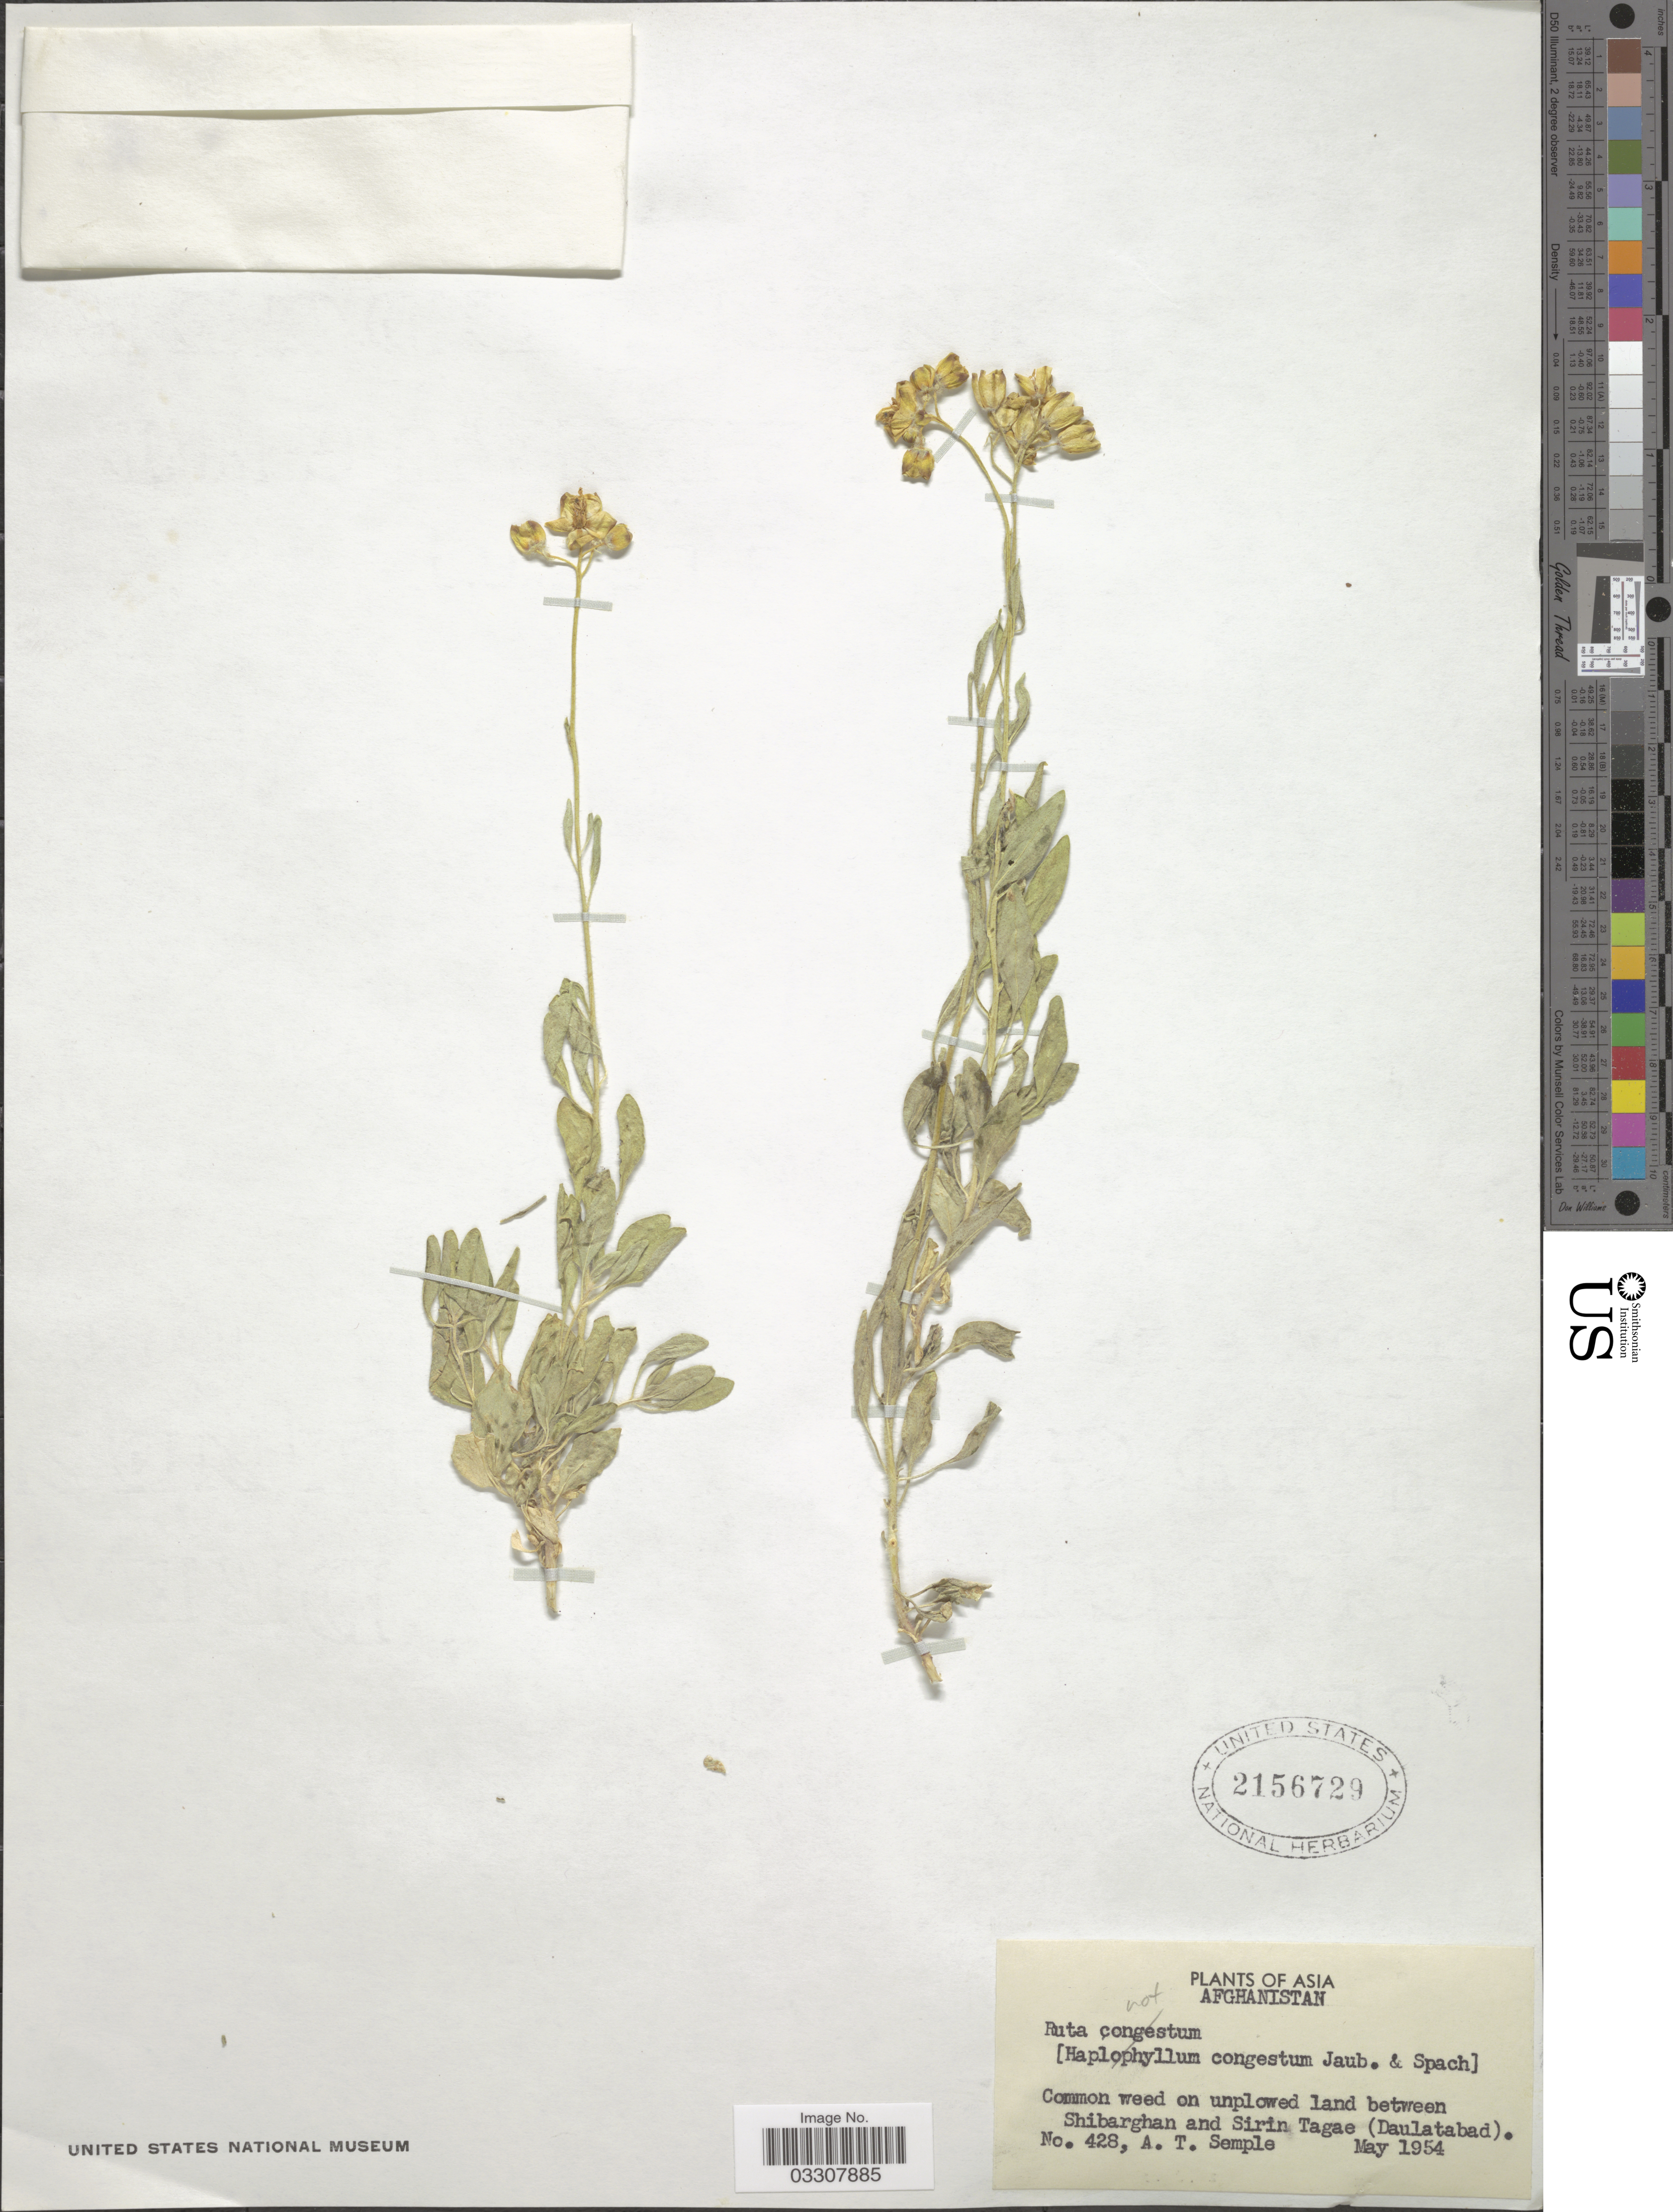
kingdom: Plantae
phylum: Tracheophyta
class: Magnoliopsida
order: Sapindales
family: Rutaceae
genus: Haplophyllum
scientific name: Haplophyllum sp.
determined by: Strong, Mark T., (BOT), Smithsonian Institution - National Museum of Natural History (UNITED STATES)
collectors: A. Semple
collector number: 428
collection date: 1954-05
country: Afghanistan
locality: Common weed on unplowed land between Shibarghan and Sirin Tagae (Daulatabad).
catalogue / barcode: US 2156729